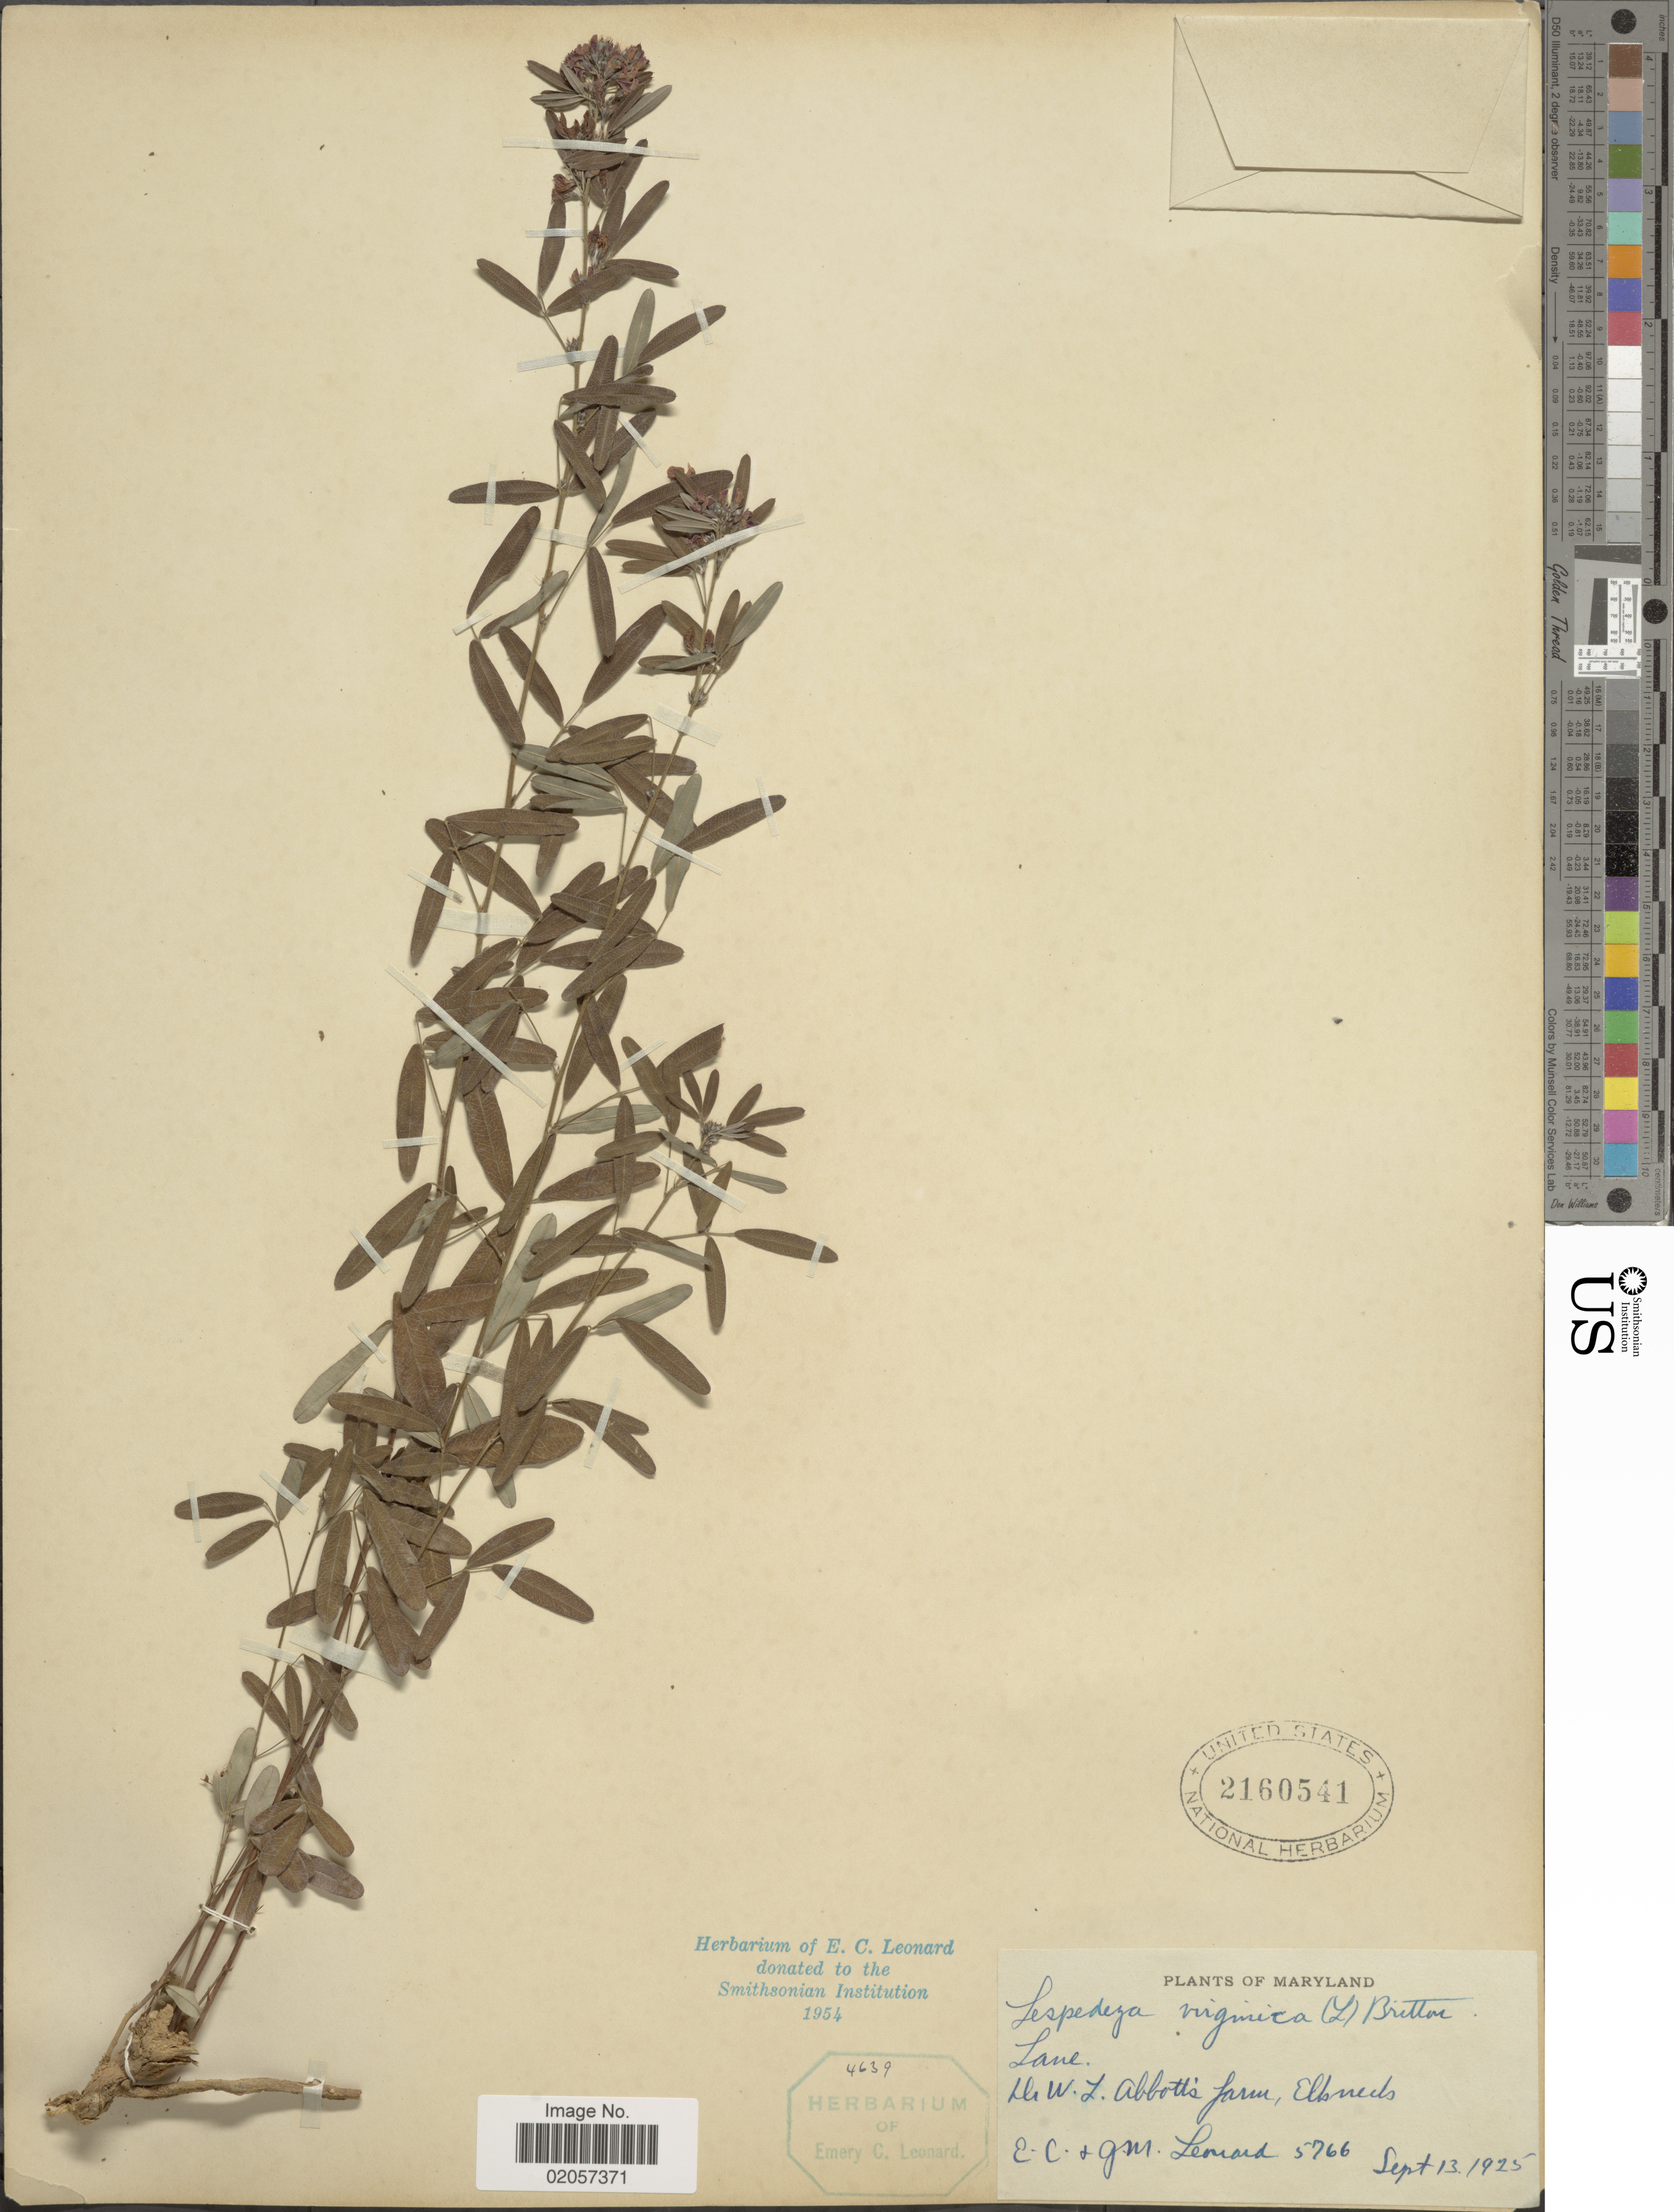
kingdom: Plantae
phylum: Tracheophyta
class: Magnoliopsida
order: Fabales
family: Fabaceae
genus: Lespedeza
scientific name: Lespedeza virginica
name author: (L.) Britton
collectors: E. C. Leonard & G. M. Leonard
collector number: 5766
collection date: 1925-09-13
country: United States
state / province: Maryland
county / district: Cecil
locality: Maryland. Dr. W.L. Abbott's farm, Elkneck.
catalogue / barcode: US 2160541